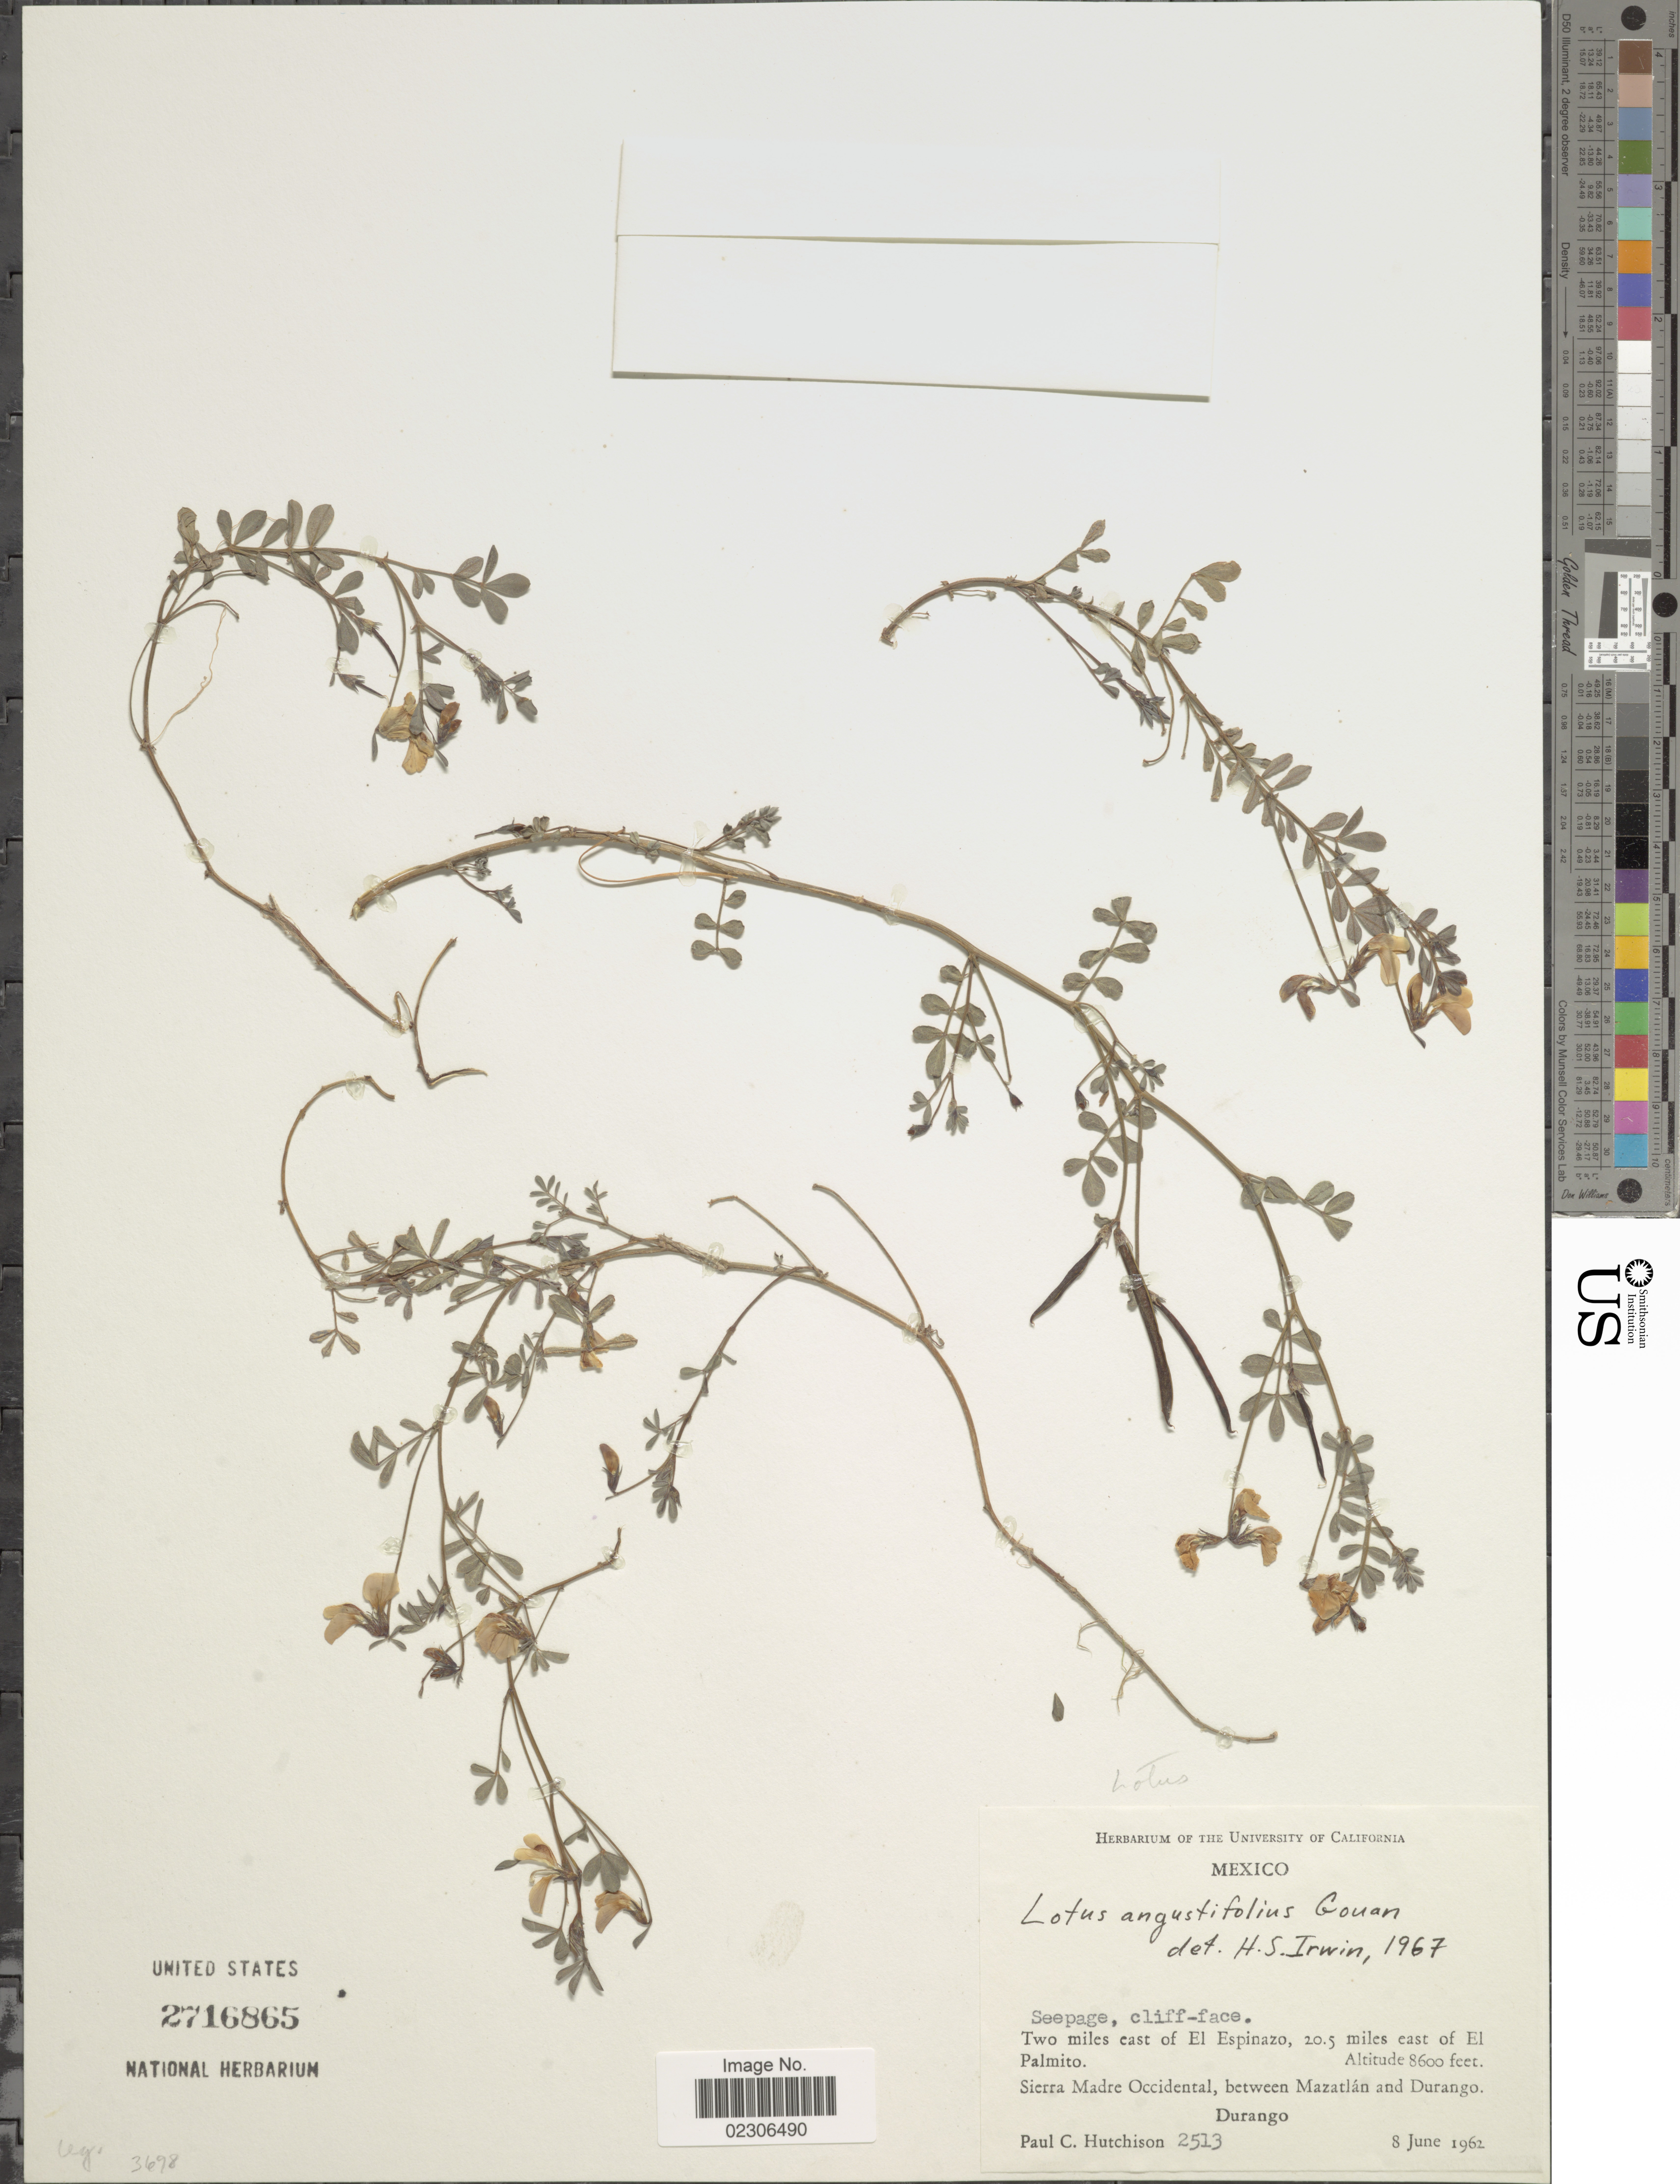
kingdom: Plantae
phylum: Tracheophyta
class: Magnoliopsida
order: Fabales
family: Fabaceae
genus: Lotus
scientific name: Lotus angustifolius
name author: Gouan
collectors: P. C. Hutchison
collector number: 2513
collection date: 1962-06-08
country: Mexico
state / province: Durango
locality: Two miles east of Eul Espinazo, 20.5 miles east of El Palmito, Sierra Madre Occidental, between Mazatlan and Durango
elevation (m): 2621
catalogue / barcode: US 2716865